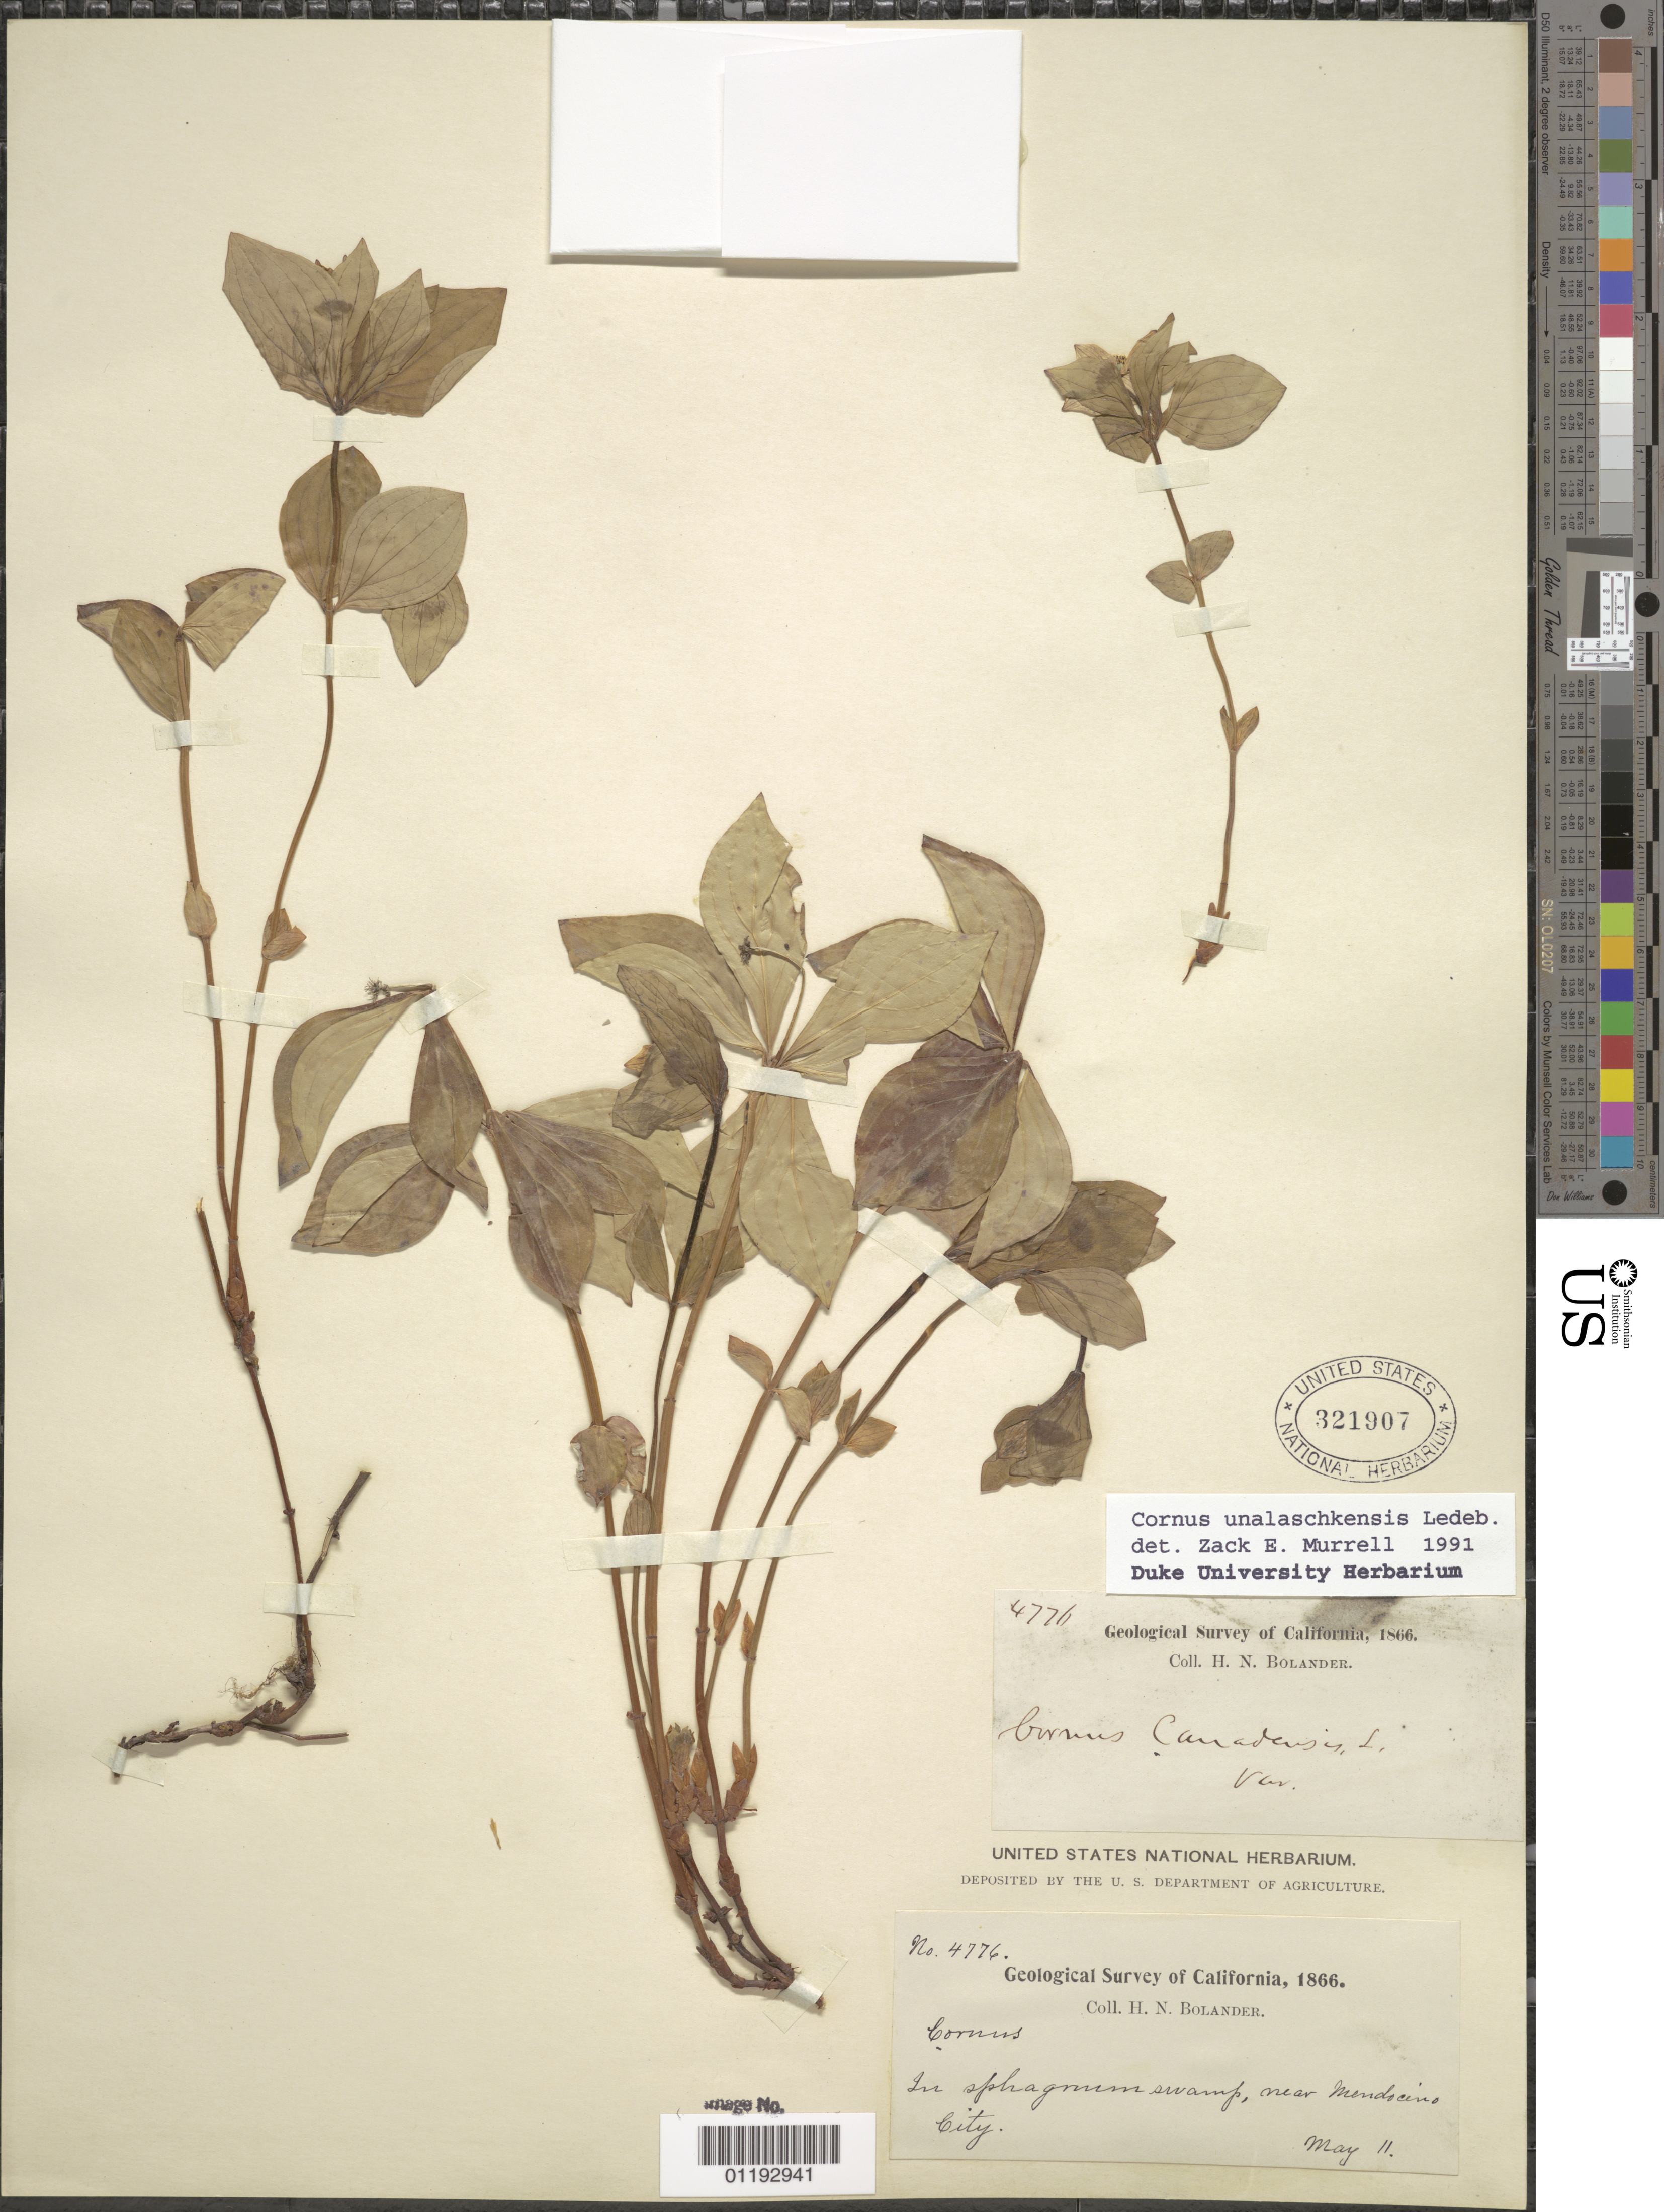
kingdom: Plantae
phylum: Tracheophyta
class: Magnoliopsida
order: Cornales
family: Cornaceae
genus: Cornus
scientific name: Cornus unalaschkensis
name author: Ledeb.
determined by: Murrell, Z. E.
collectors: H. Bolander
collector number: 4776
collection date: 1866-05-11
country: United States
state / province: California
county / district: Mendocino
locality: in swamp, near Mendocino City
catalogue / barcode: US 321907